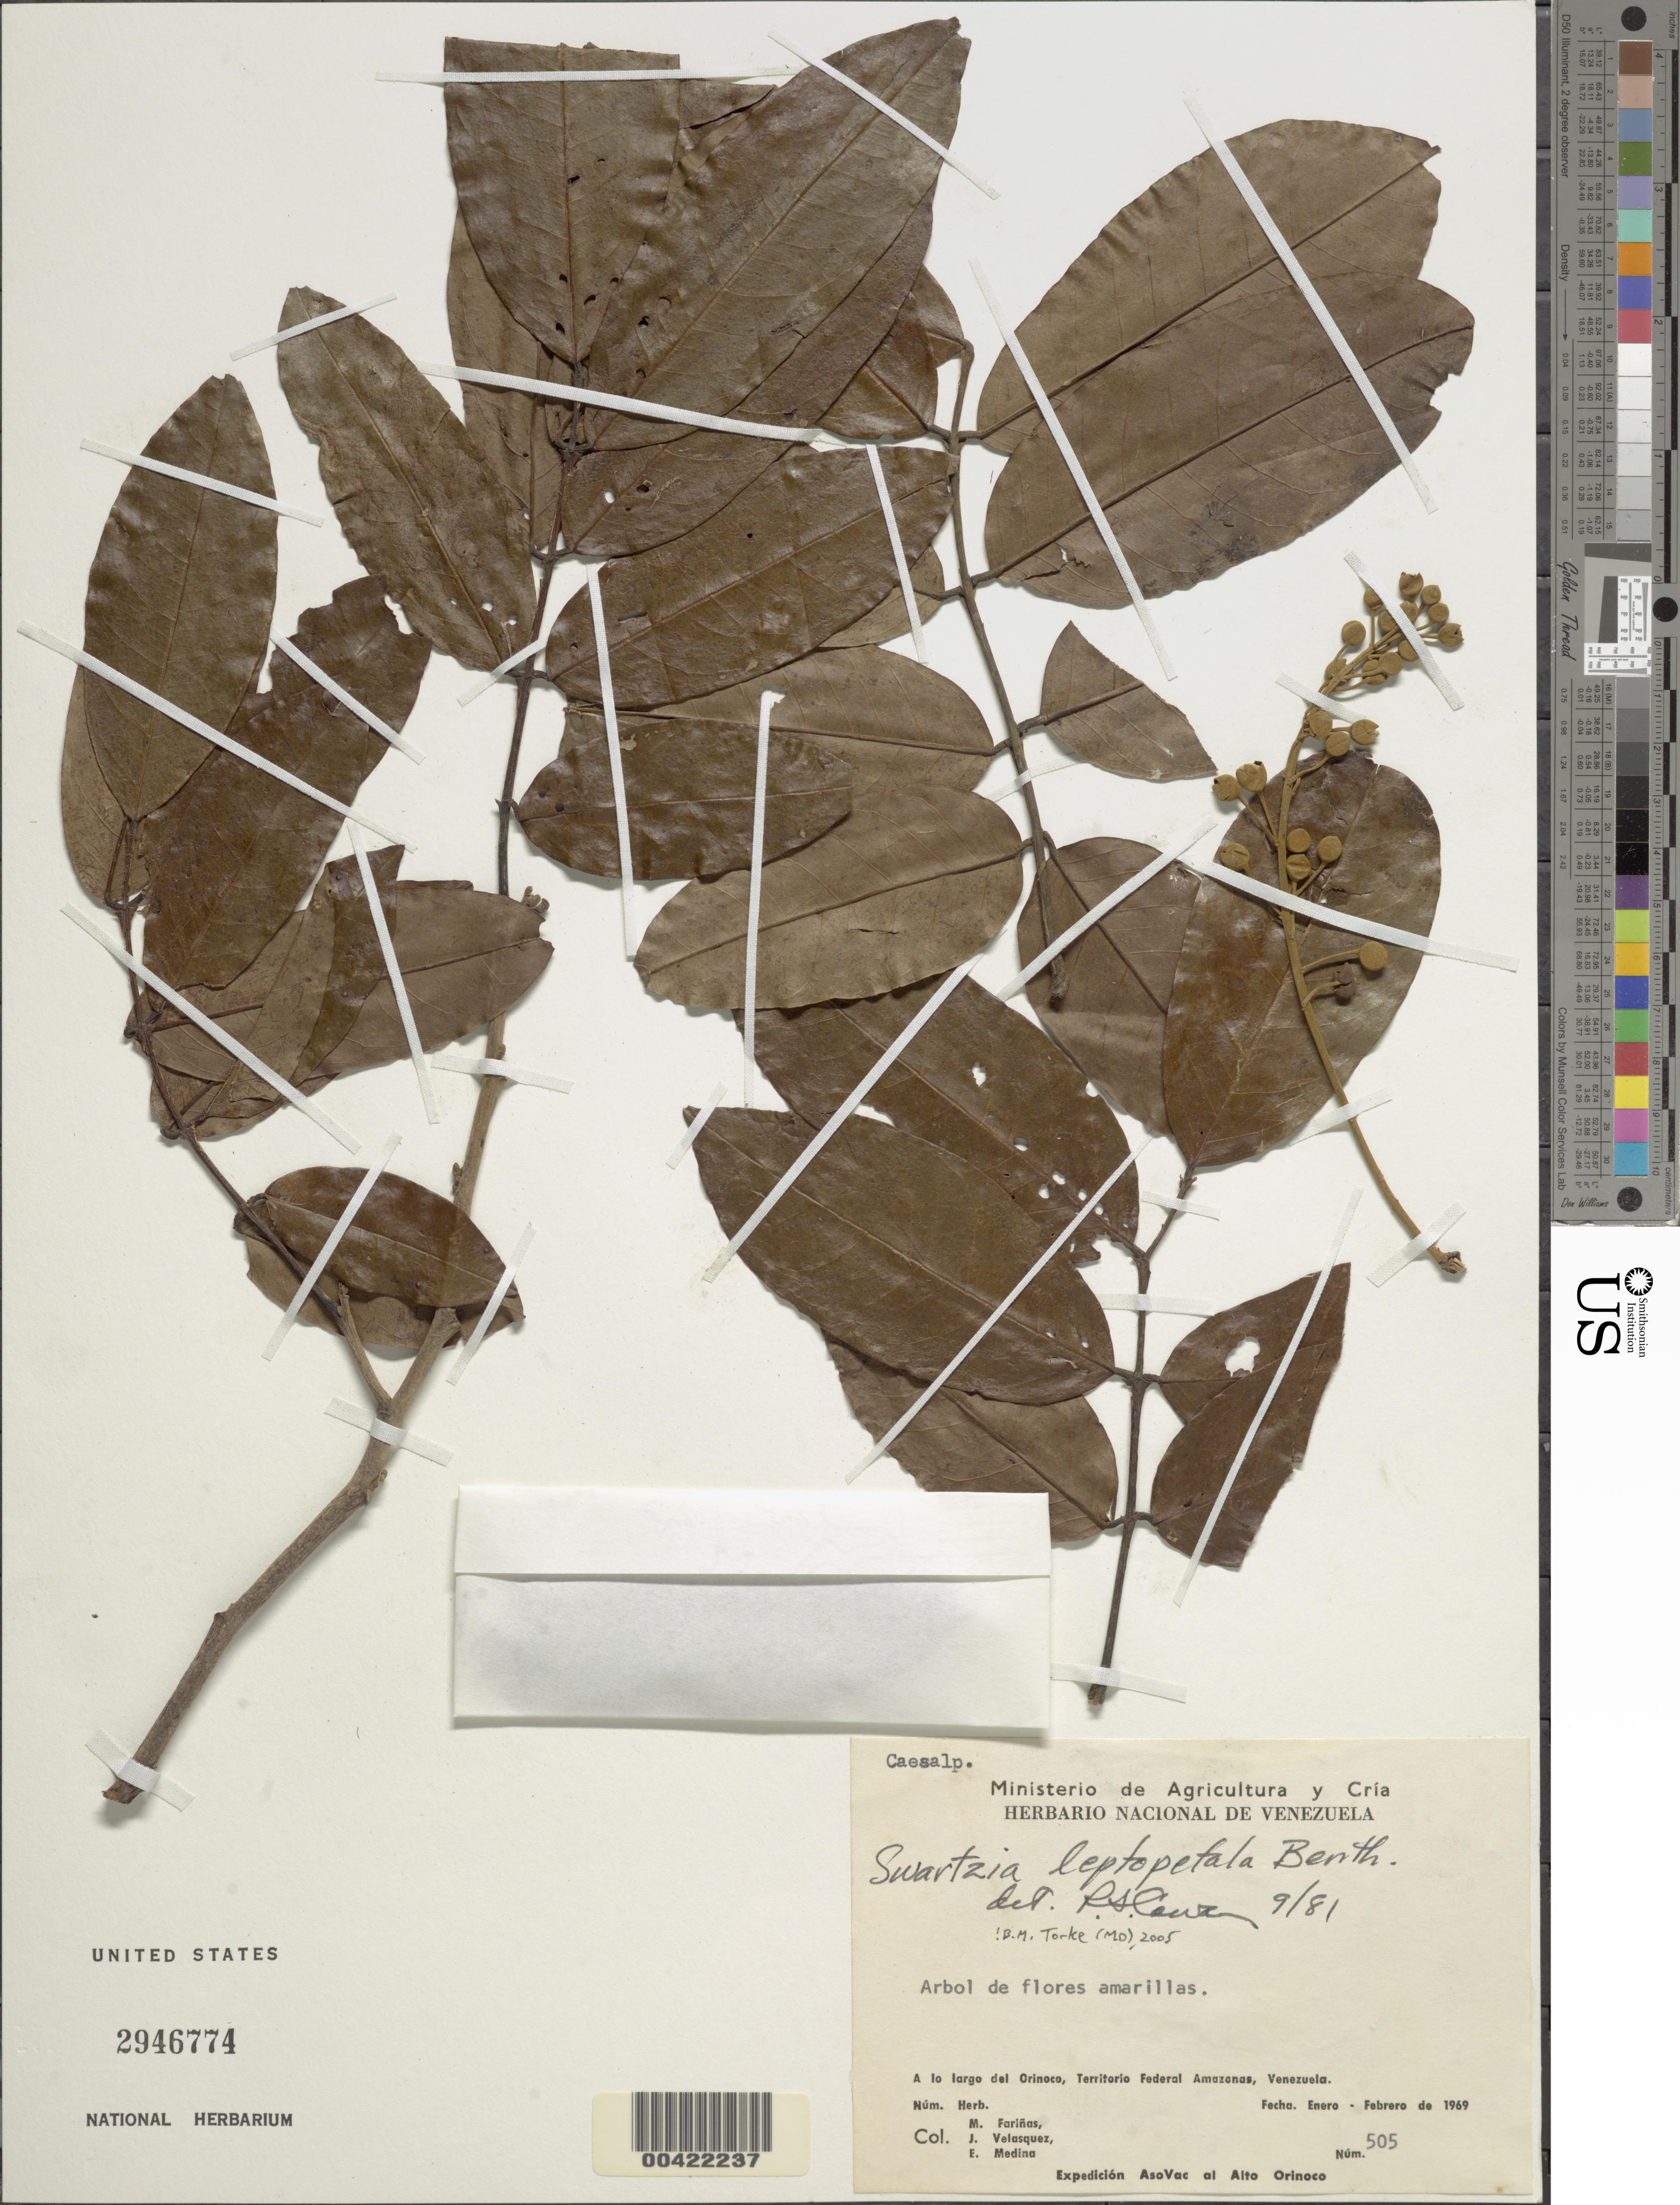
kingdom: Plantae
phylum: Tracheophyta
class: Magnoliopsida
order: Fabales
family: Fabaceae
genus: Swartzia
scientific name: Swartzia leptopetala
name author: Benth.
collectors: M. Fariñas, J. Velasquez & E. Medina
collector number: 505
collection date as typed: Jan 1969 to -- Feb 1969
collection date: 1969-01/1969-02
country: Venezuela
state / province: Amazonas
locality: Orinoco, a lo largo del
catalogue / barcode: US 2946774